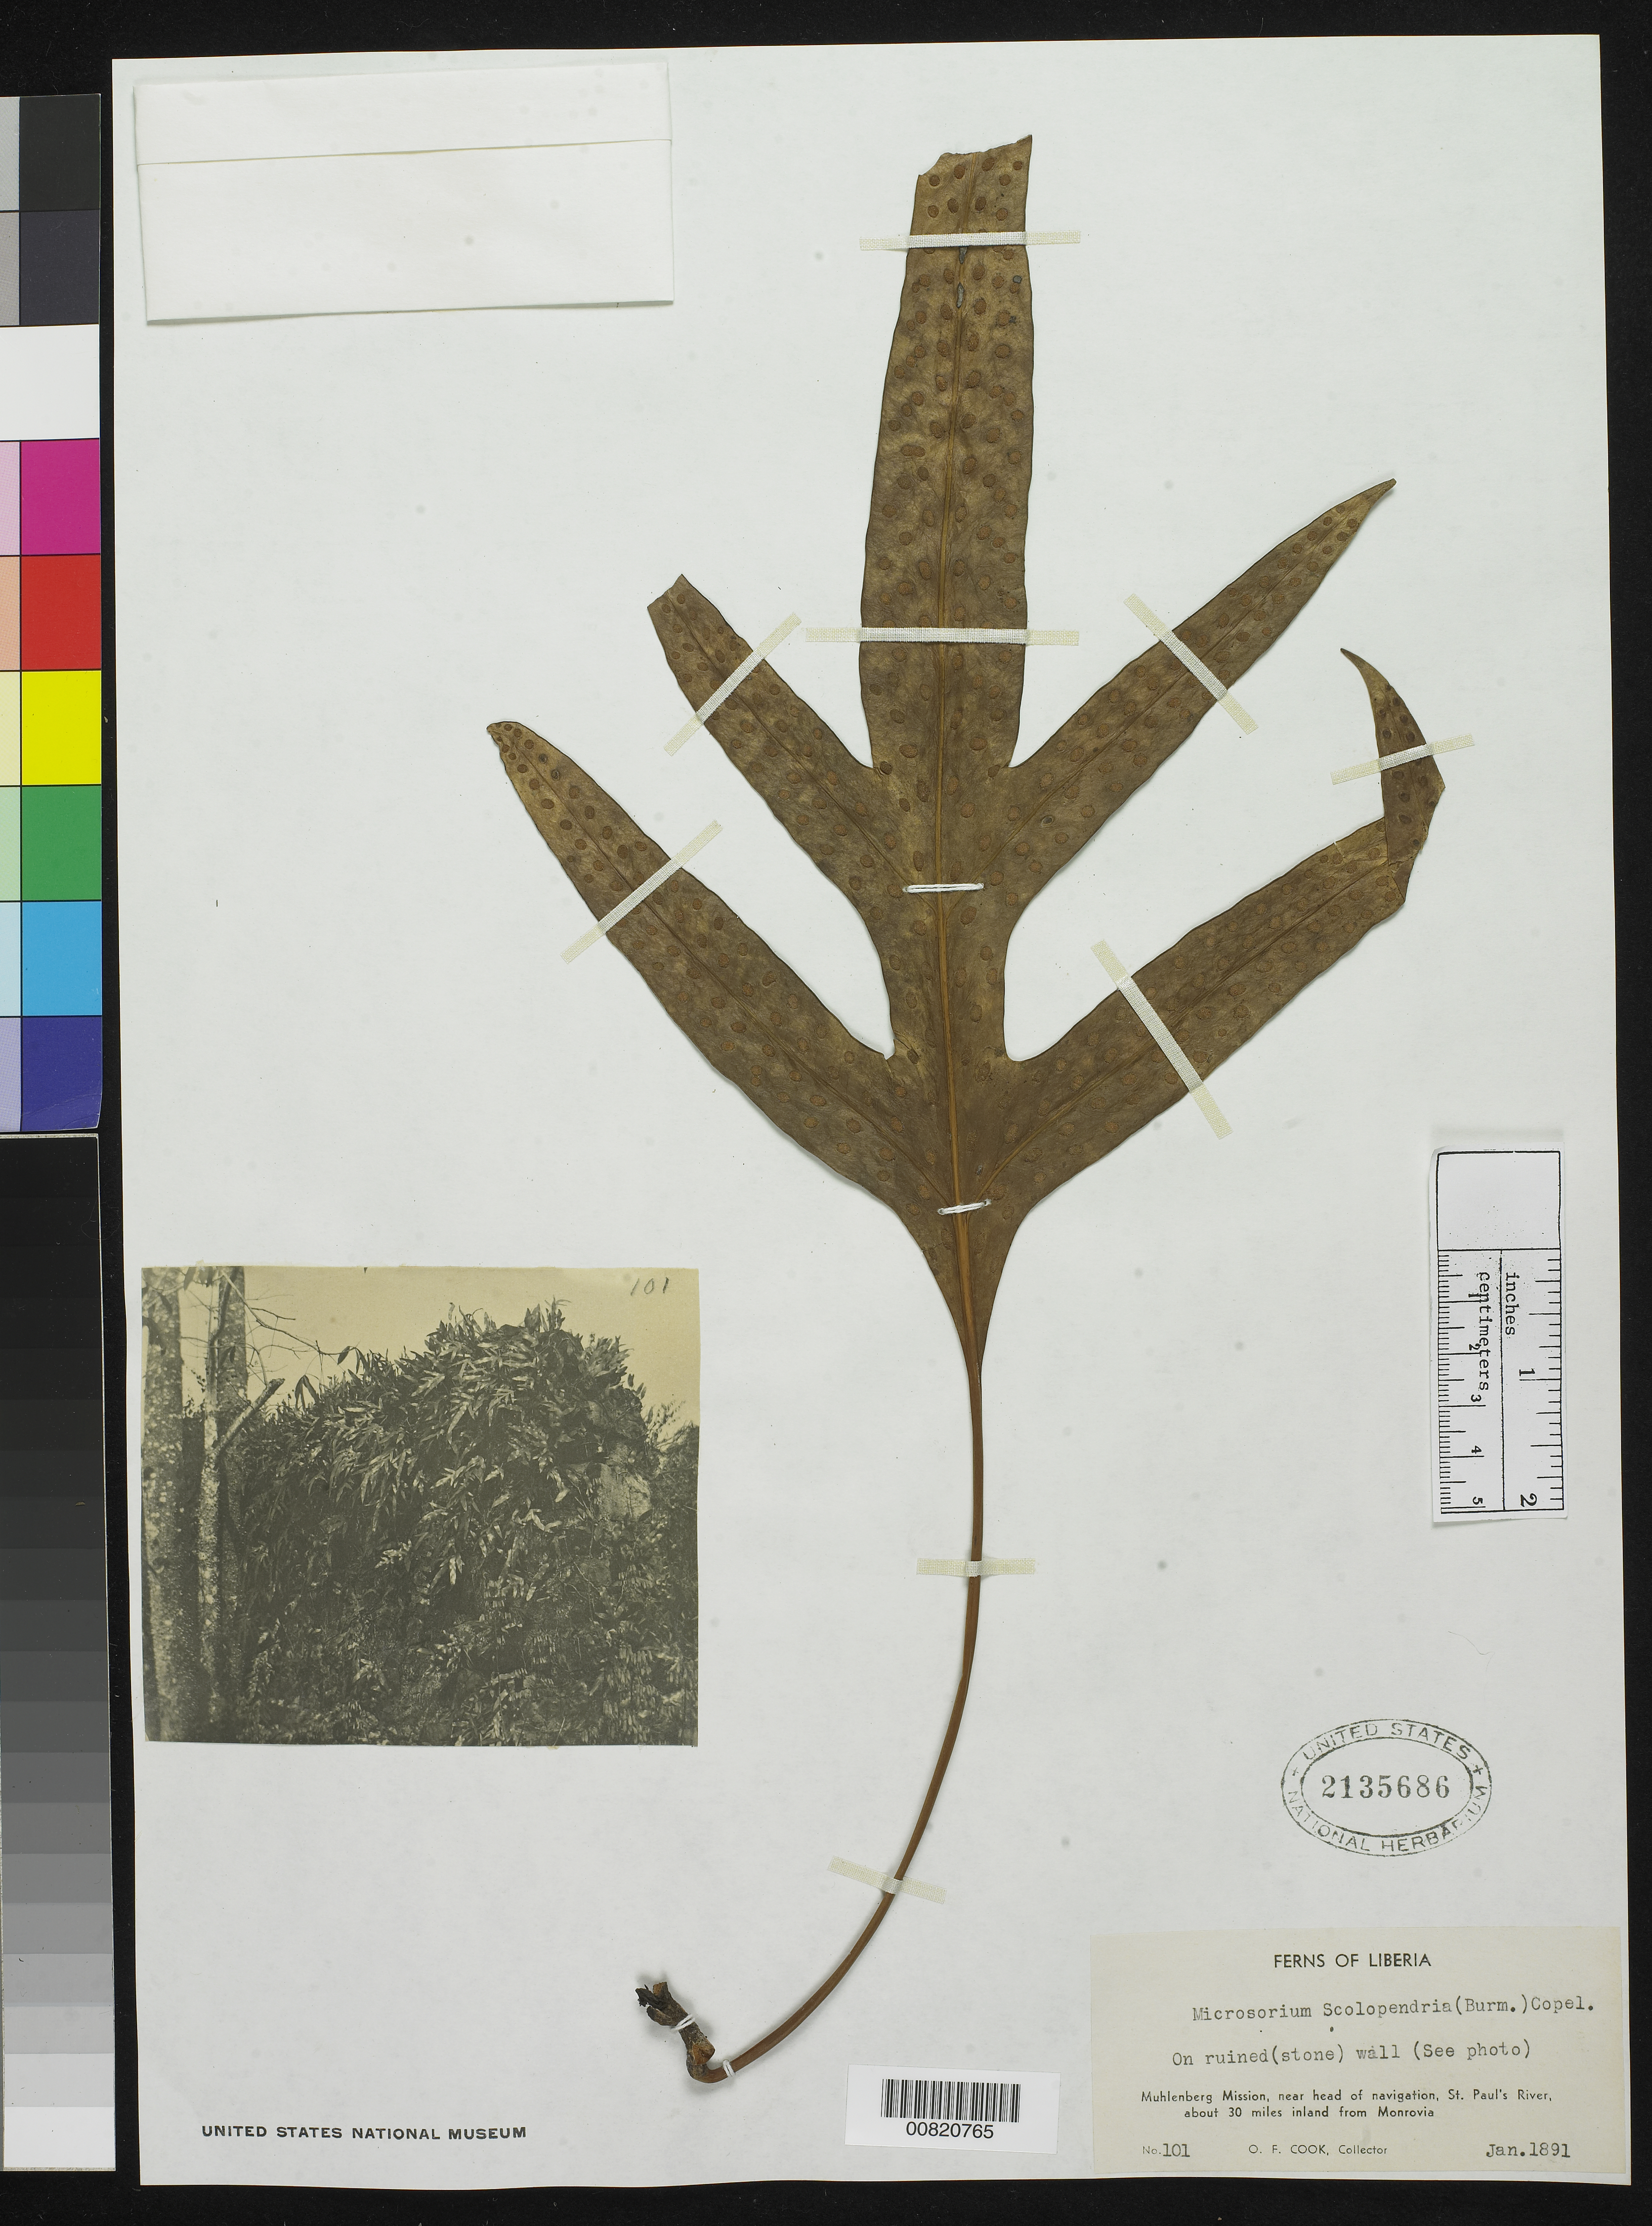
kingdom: Plantae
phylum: Tracheophyta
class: Polypodiopsida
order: Polypodiales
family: Polypodiaceae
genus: Polypodium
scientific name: Polypodium scolopendria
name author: Burm. f.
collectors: O. F. Cook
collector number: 101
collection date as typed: Jan 1891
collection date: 1891-01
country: Liberia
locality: Muhlenberg Mission, near head of navigation, St. Paul's River, about 30 miles inland from Monrovia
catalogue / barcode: US 2135686